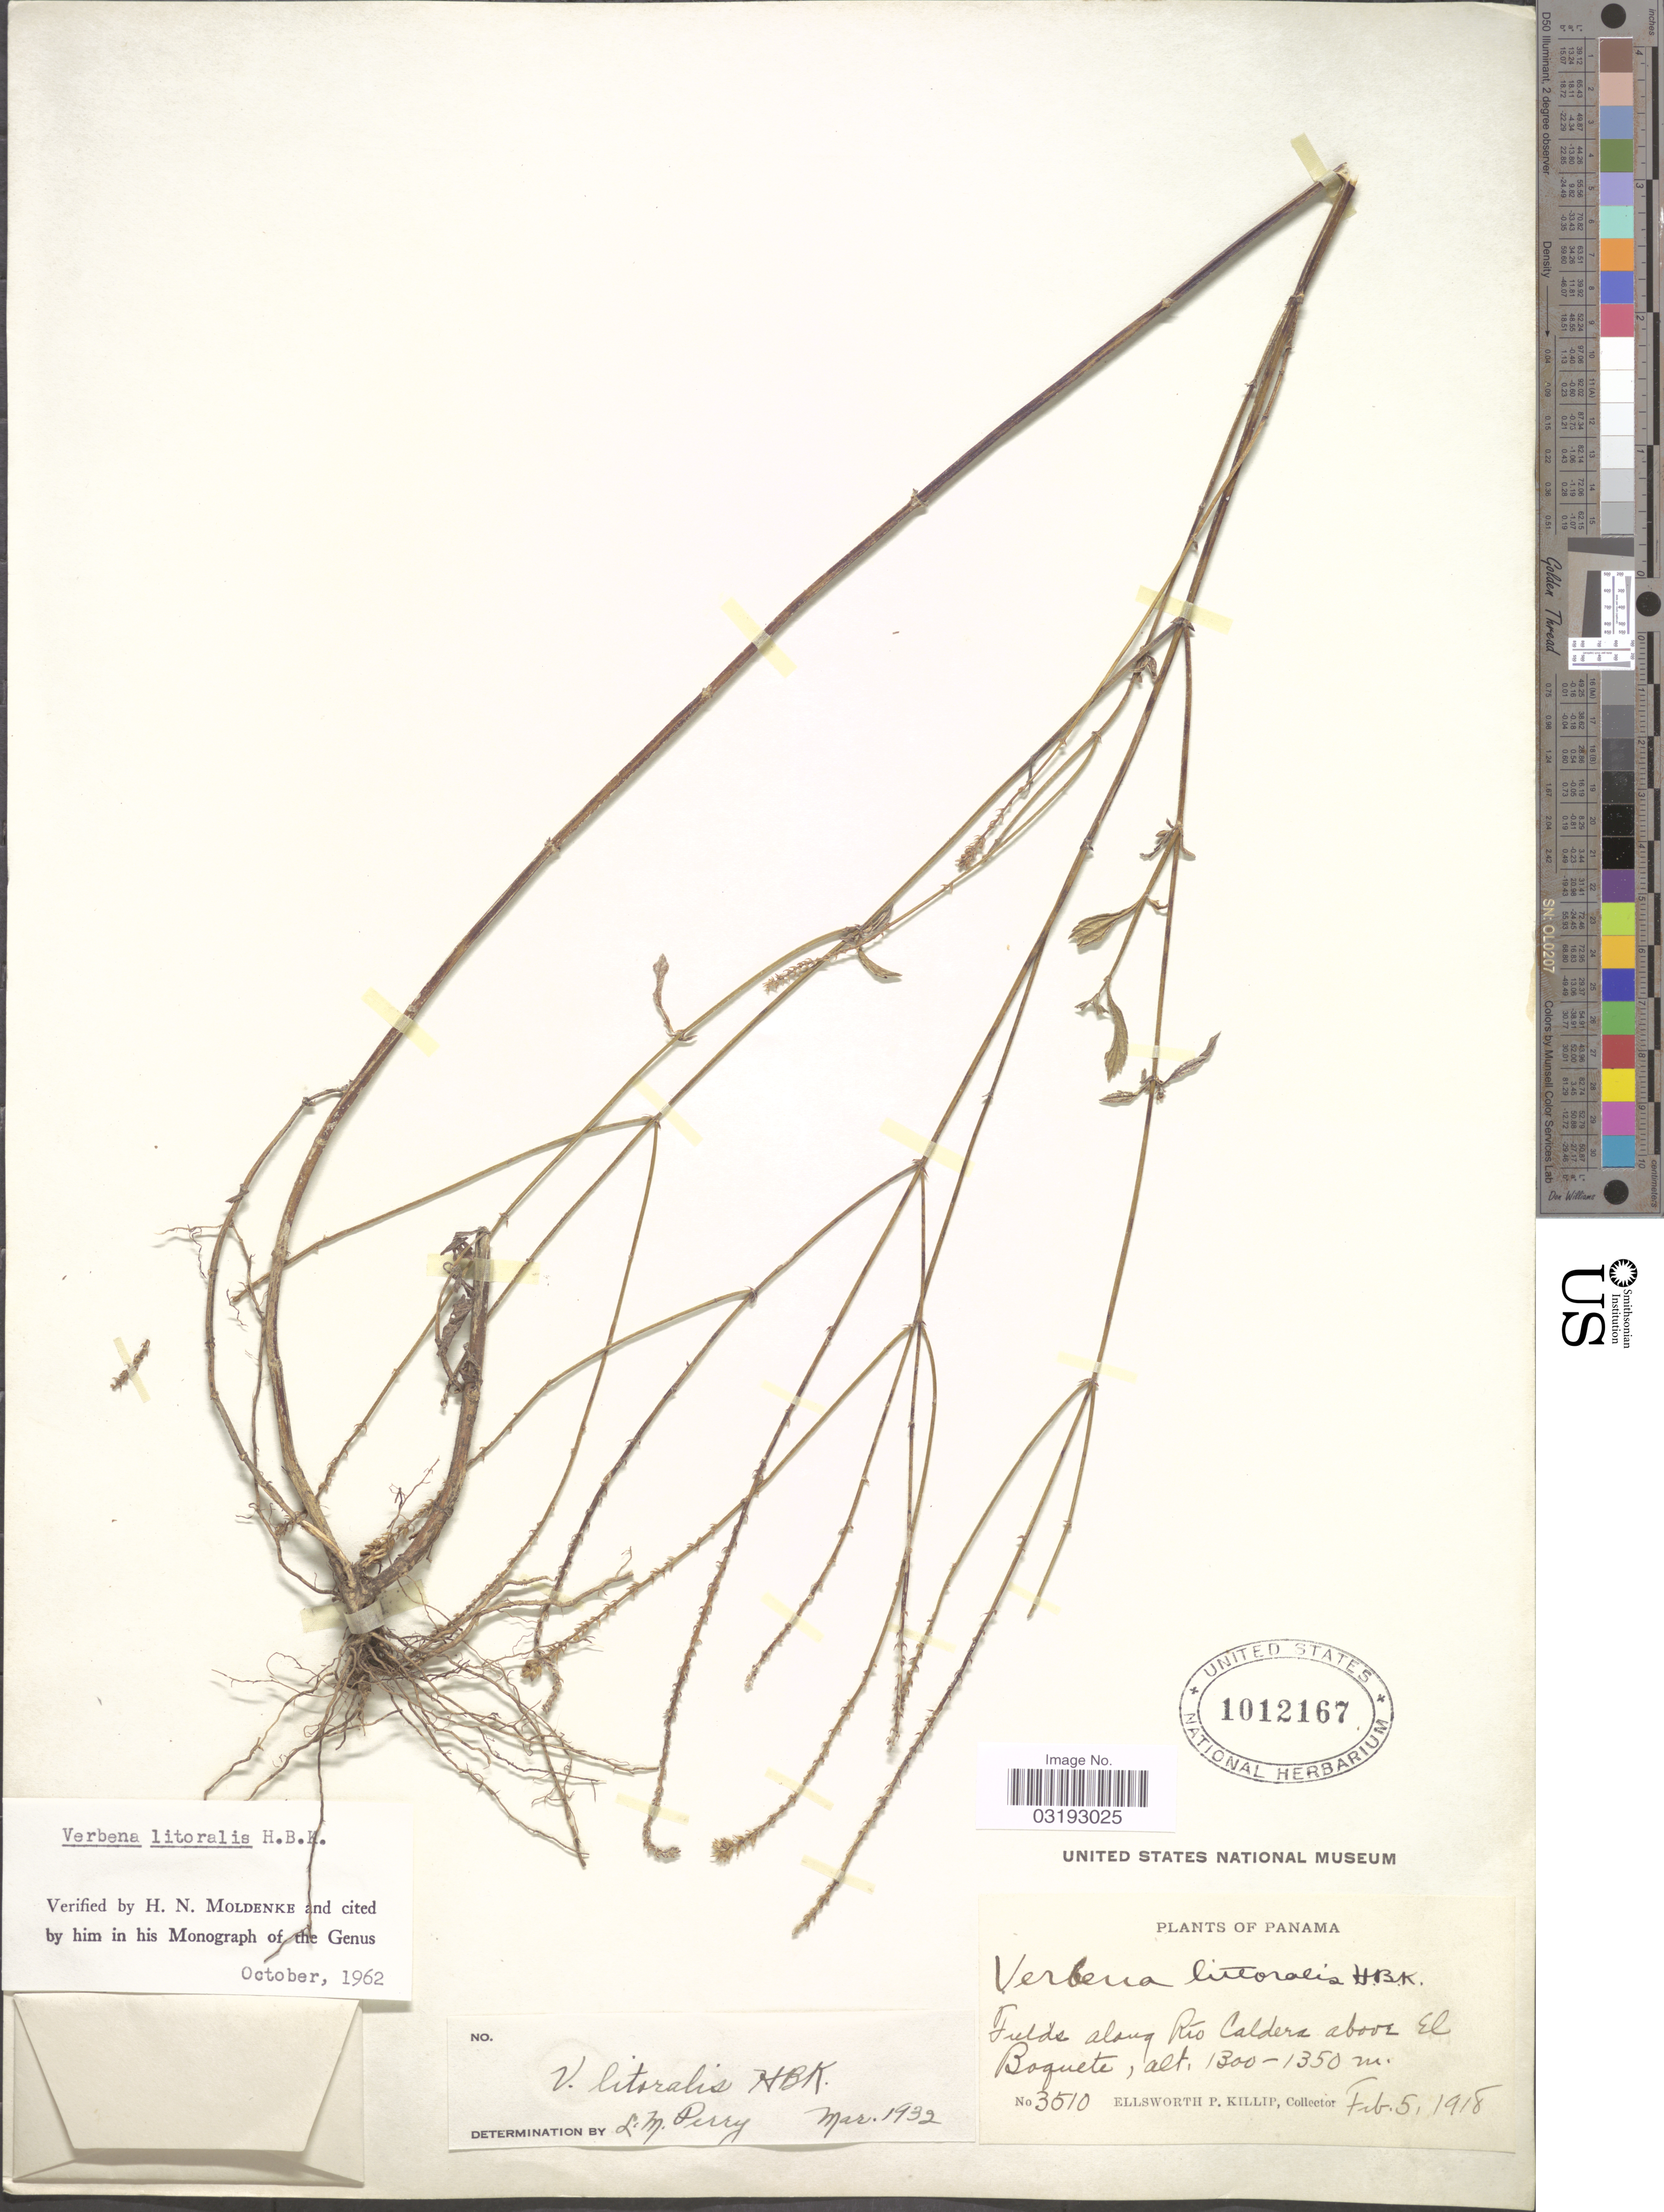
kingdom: Plantae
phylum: Tracheophyta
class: Magnoliopsida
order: Lamiales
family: Verbenaceae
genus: Verbena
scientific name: Verbena litoralis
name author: Kunth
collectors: E. P. Killip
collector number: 3510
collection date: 1918-02-05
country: Panama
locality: Fields along Río Caldera above El Boquete.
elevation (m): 1300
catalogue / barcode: US 1012167